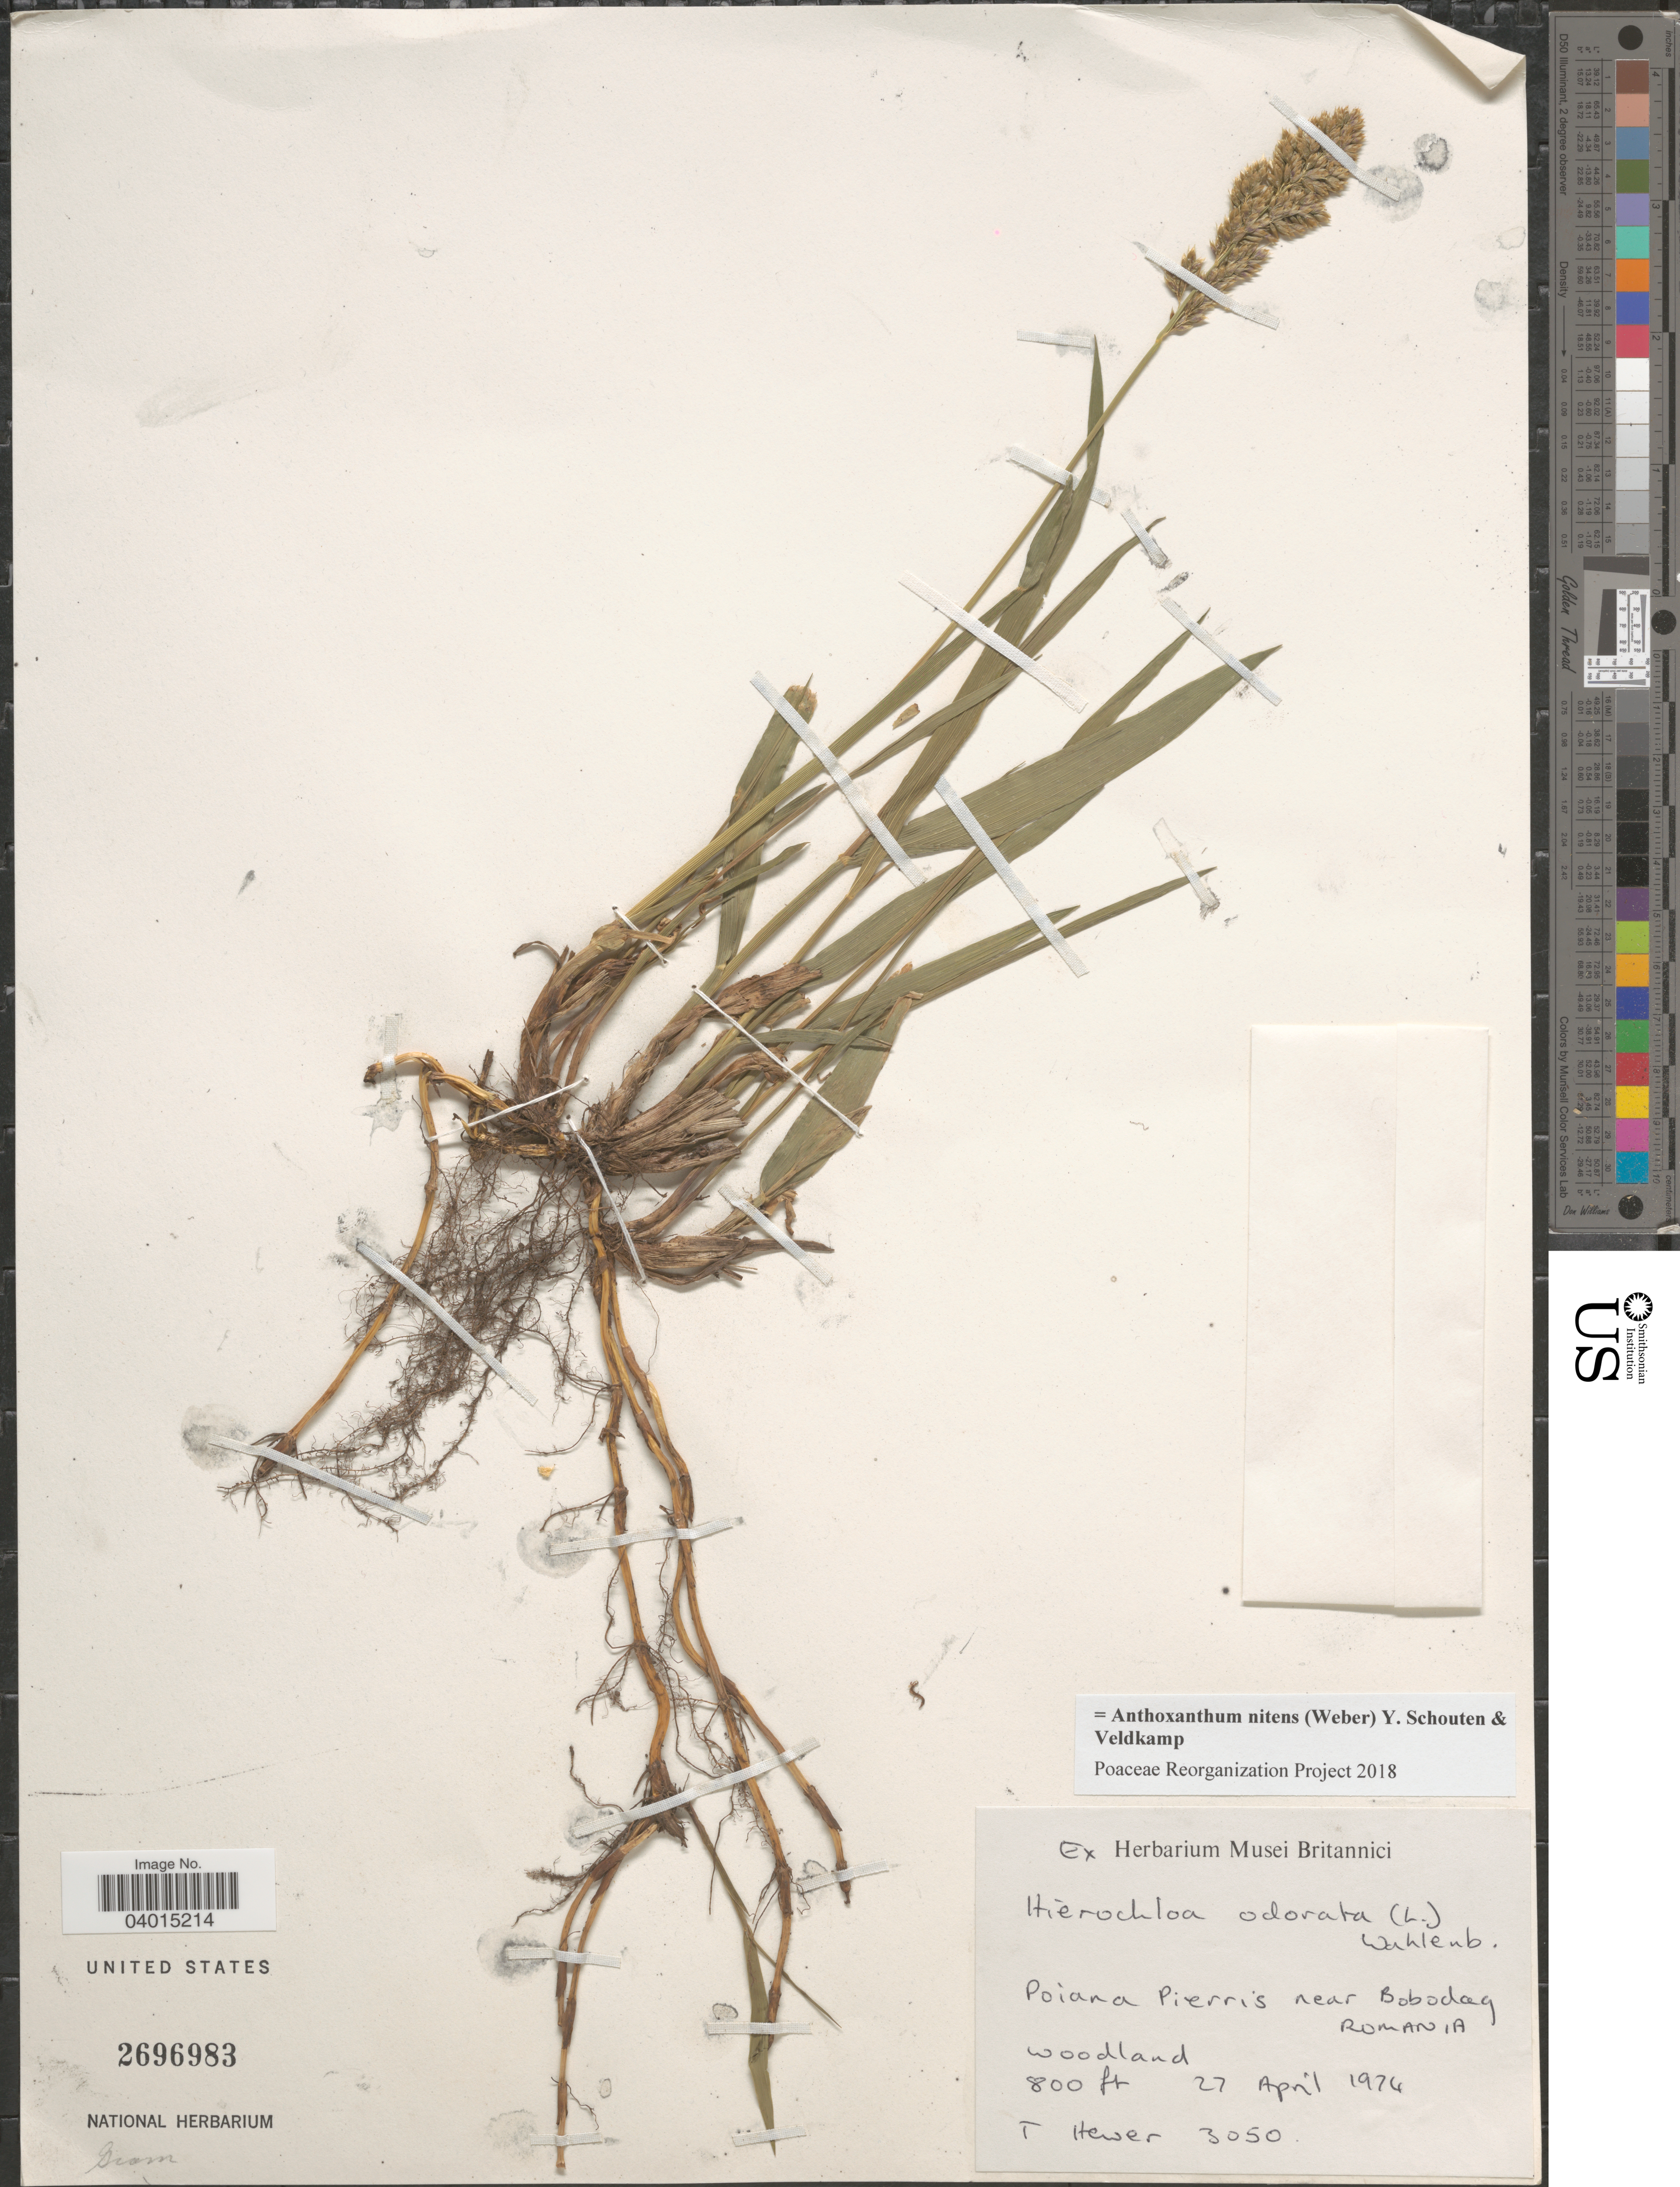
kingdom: Plantae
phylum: Tracheophyta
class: Liliopsida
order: Poales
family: Poaceae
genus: Anthoxanthum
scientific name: Anthoxanthum nitens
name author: (G.H. Weber) R.T.A. Schouten & Veldkamp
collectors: T. Hewer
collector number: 3050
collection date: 1974-04-27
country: Romania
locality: Poiana Pierris near Bobodag. Woodland.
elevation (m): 244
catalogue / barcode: US 2696983